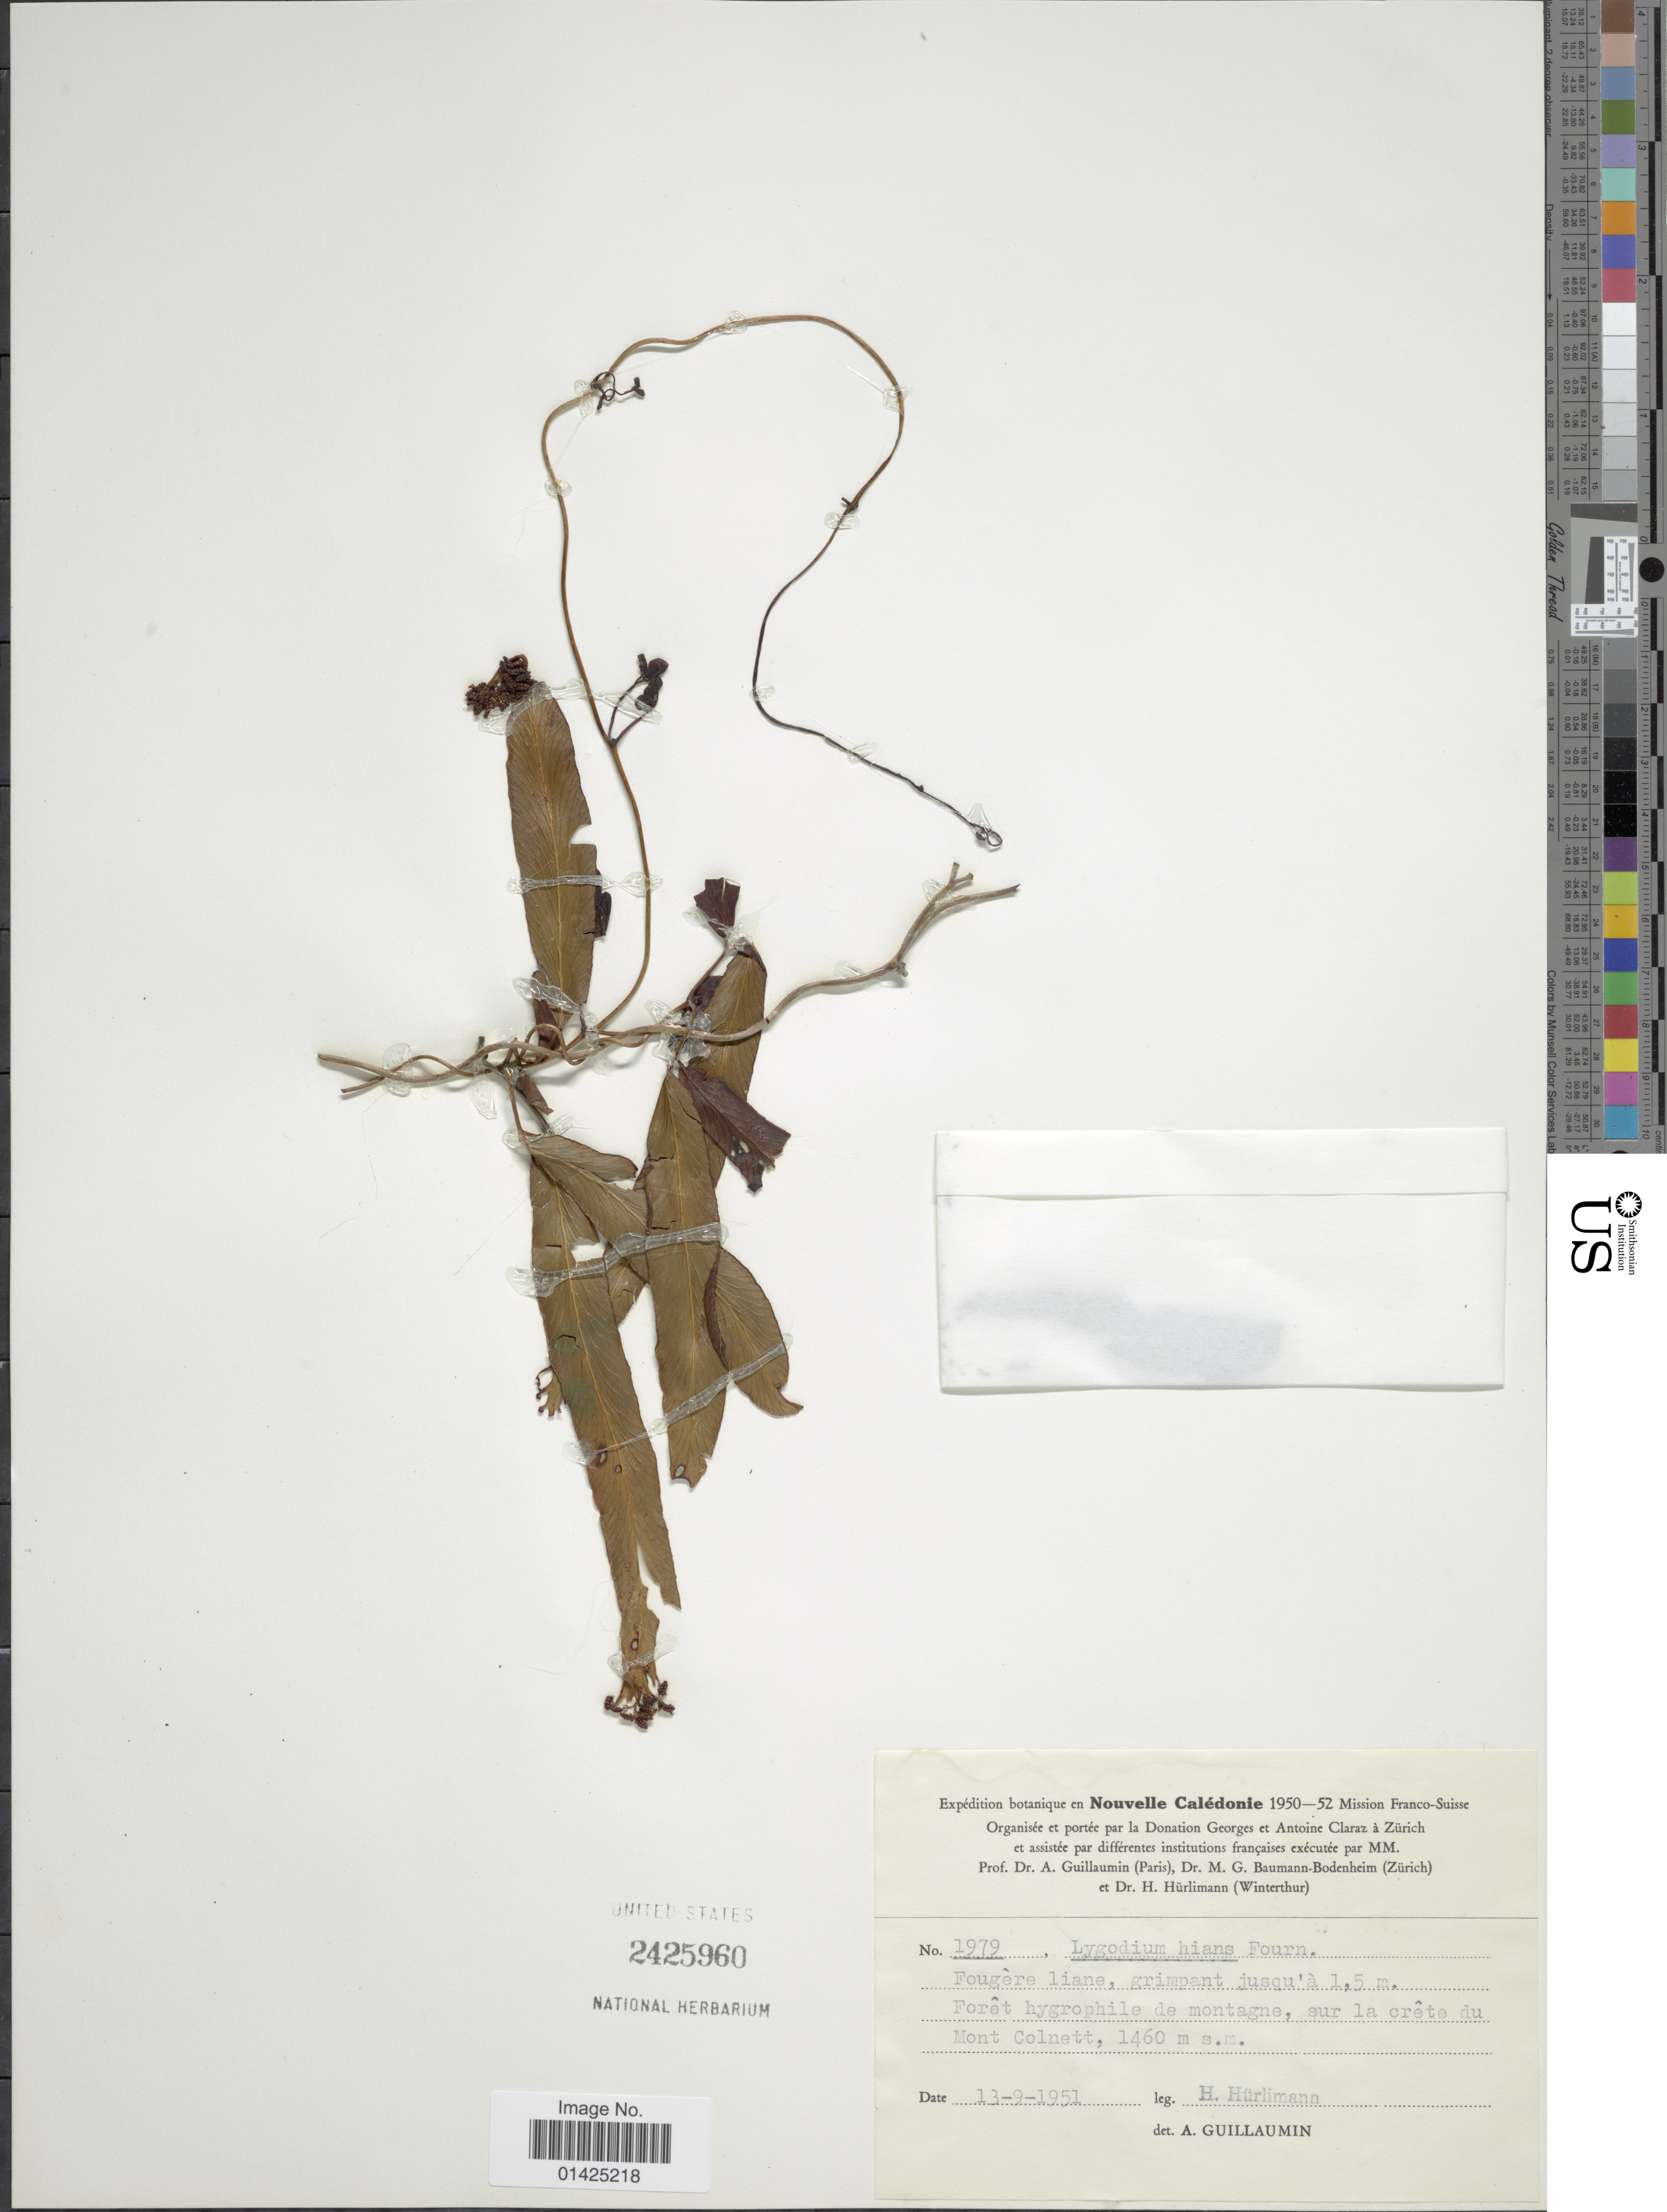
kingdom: Plantae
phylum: Tracheophyta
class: Polypodiopsida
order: Schizaeales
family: Lygodiaceae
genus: Lygodium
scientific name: Lygodium hians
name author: E. Fourn.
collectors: H. Hurlimann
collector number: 1979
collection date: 1951-09-13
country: New Caledonia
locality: Crete du Mont. Colnett.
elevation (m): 1460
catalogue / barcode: US 2425960